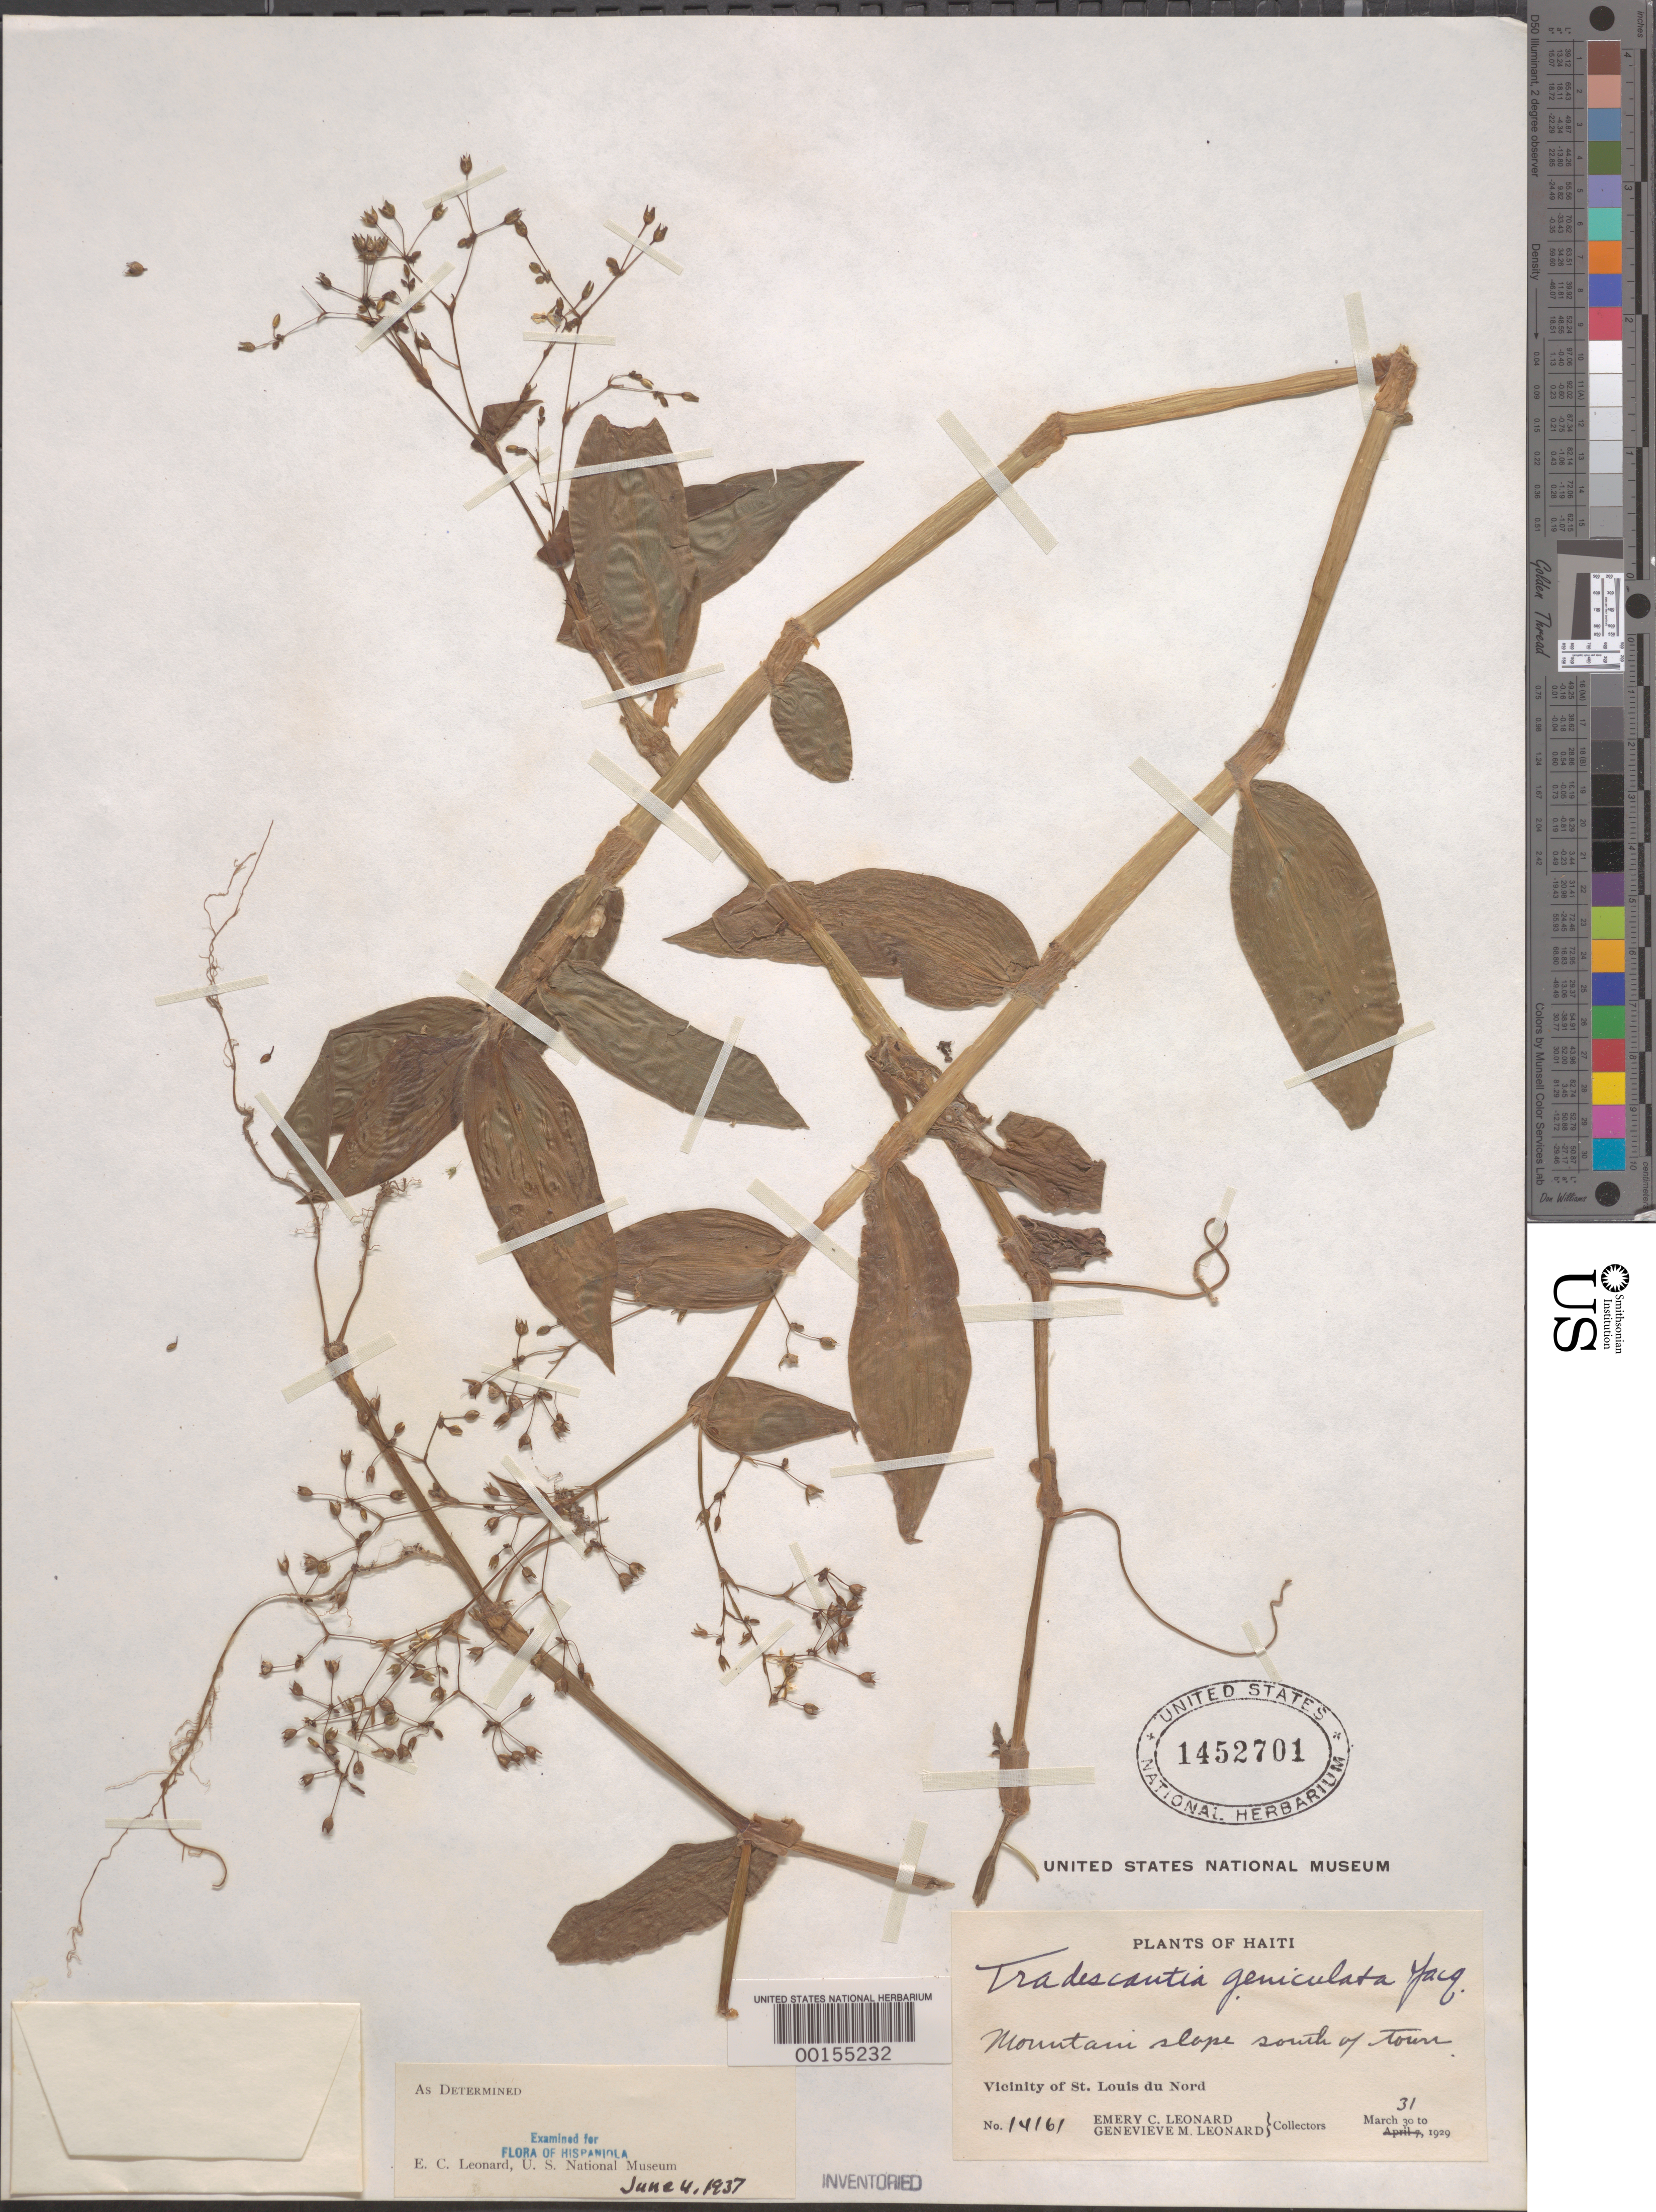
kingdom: Plantae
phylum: Tracheophyta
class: Liliopsida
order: Commelinales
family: Commelinaceae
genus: Gibasis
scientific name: Gibasis geniculata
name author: (Jacq.) Rohweder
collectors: E. C. Leonard & G. M. Leonard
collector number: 14161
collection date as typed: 31 Mar 1929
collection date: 1929-03-31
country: Haiti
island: Hispaniola Island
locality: Near st. louis du nord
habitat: Mountain slope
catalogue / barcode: US 1452701